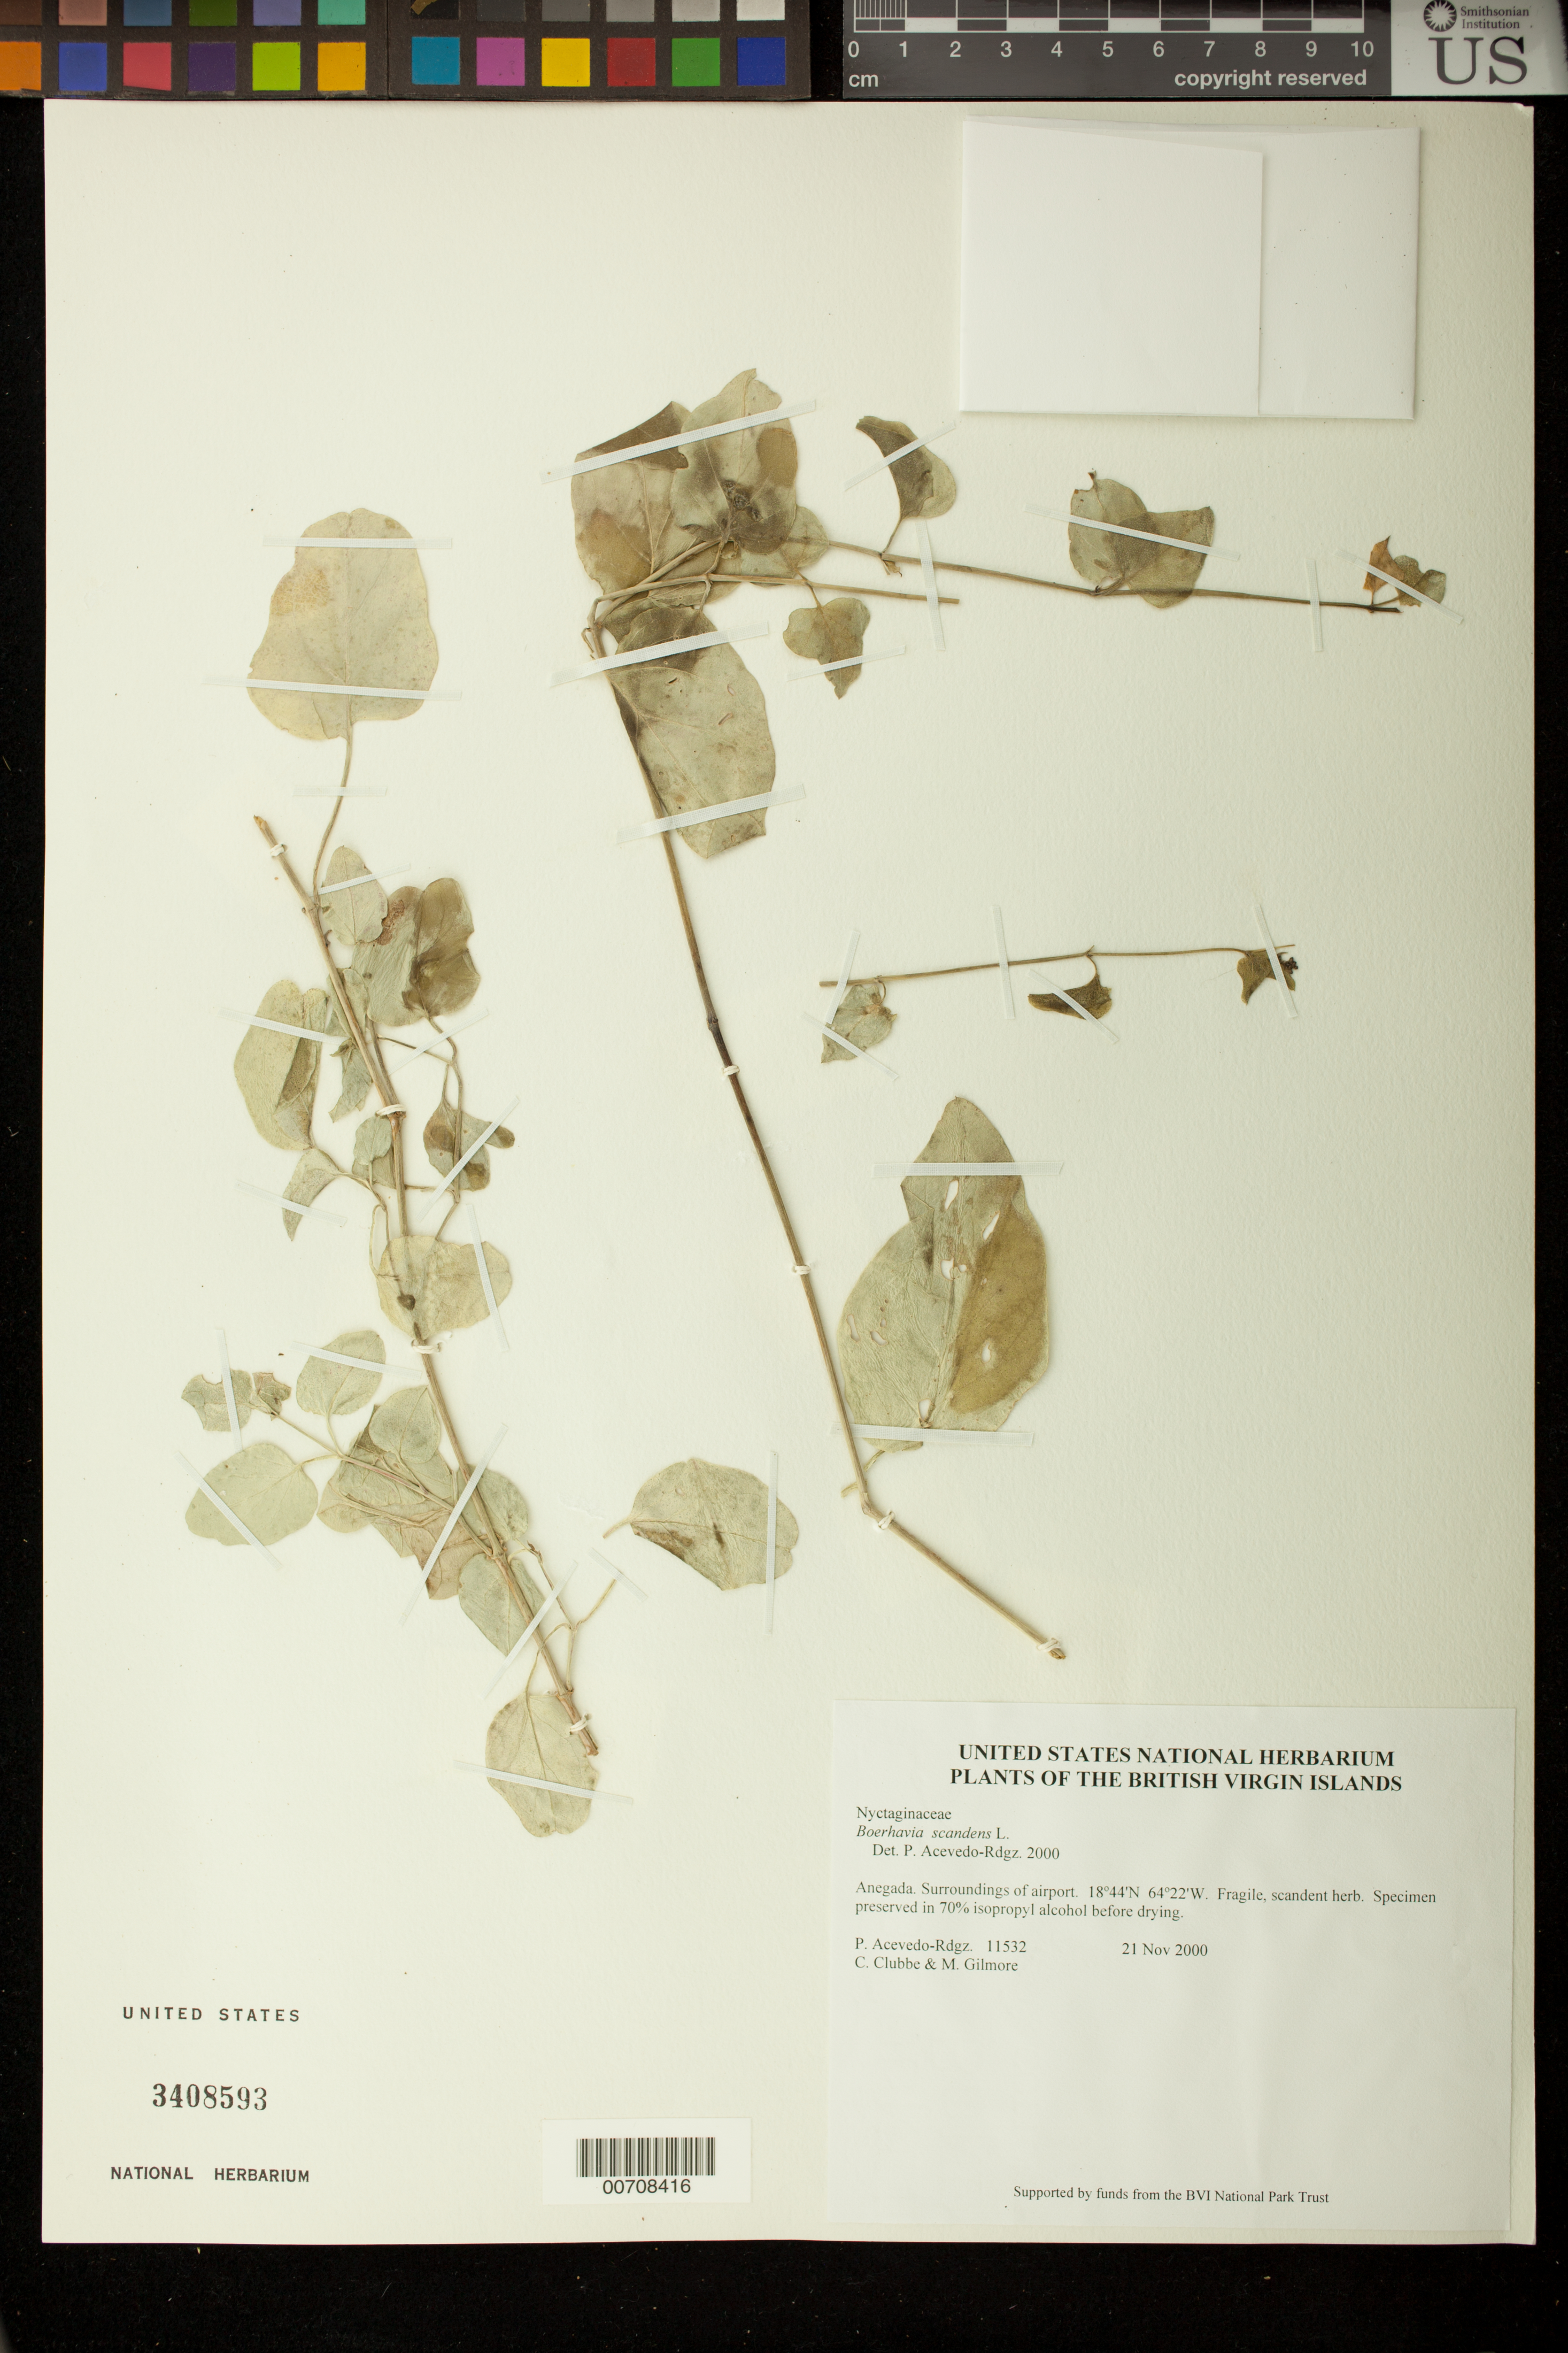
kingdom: Plantae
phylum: Tracheophyta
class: Magnoliopsida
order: Caryophyllales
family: Nyctaginaceae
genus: Boerhavia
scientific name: Boerhavia scandens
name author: L.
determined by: Acevedo-Rodríguez, P., (BOT), Smithsonian Institution - National Museum of Natural History (UNITED STATES)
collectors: P. Acevedo-Rodr., C. Clubbe & M. Gilmore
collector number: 11532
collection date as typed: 21 Nov 2000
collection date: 2000-11-21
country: British Virgin Islands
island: Anegada I.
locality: Surroundings of airport.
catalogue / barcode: US 3408593